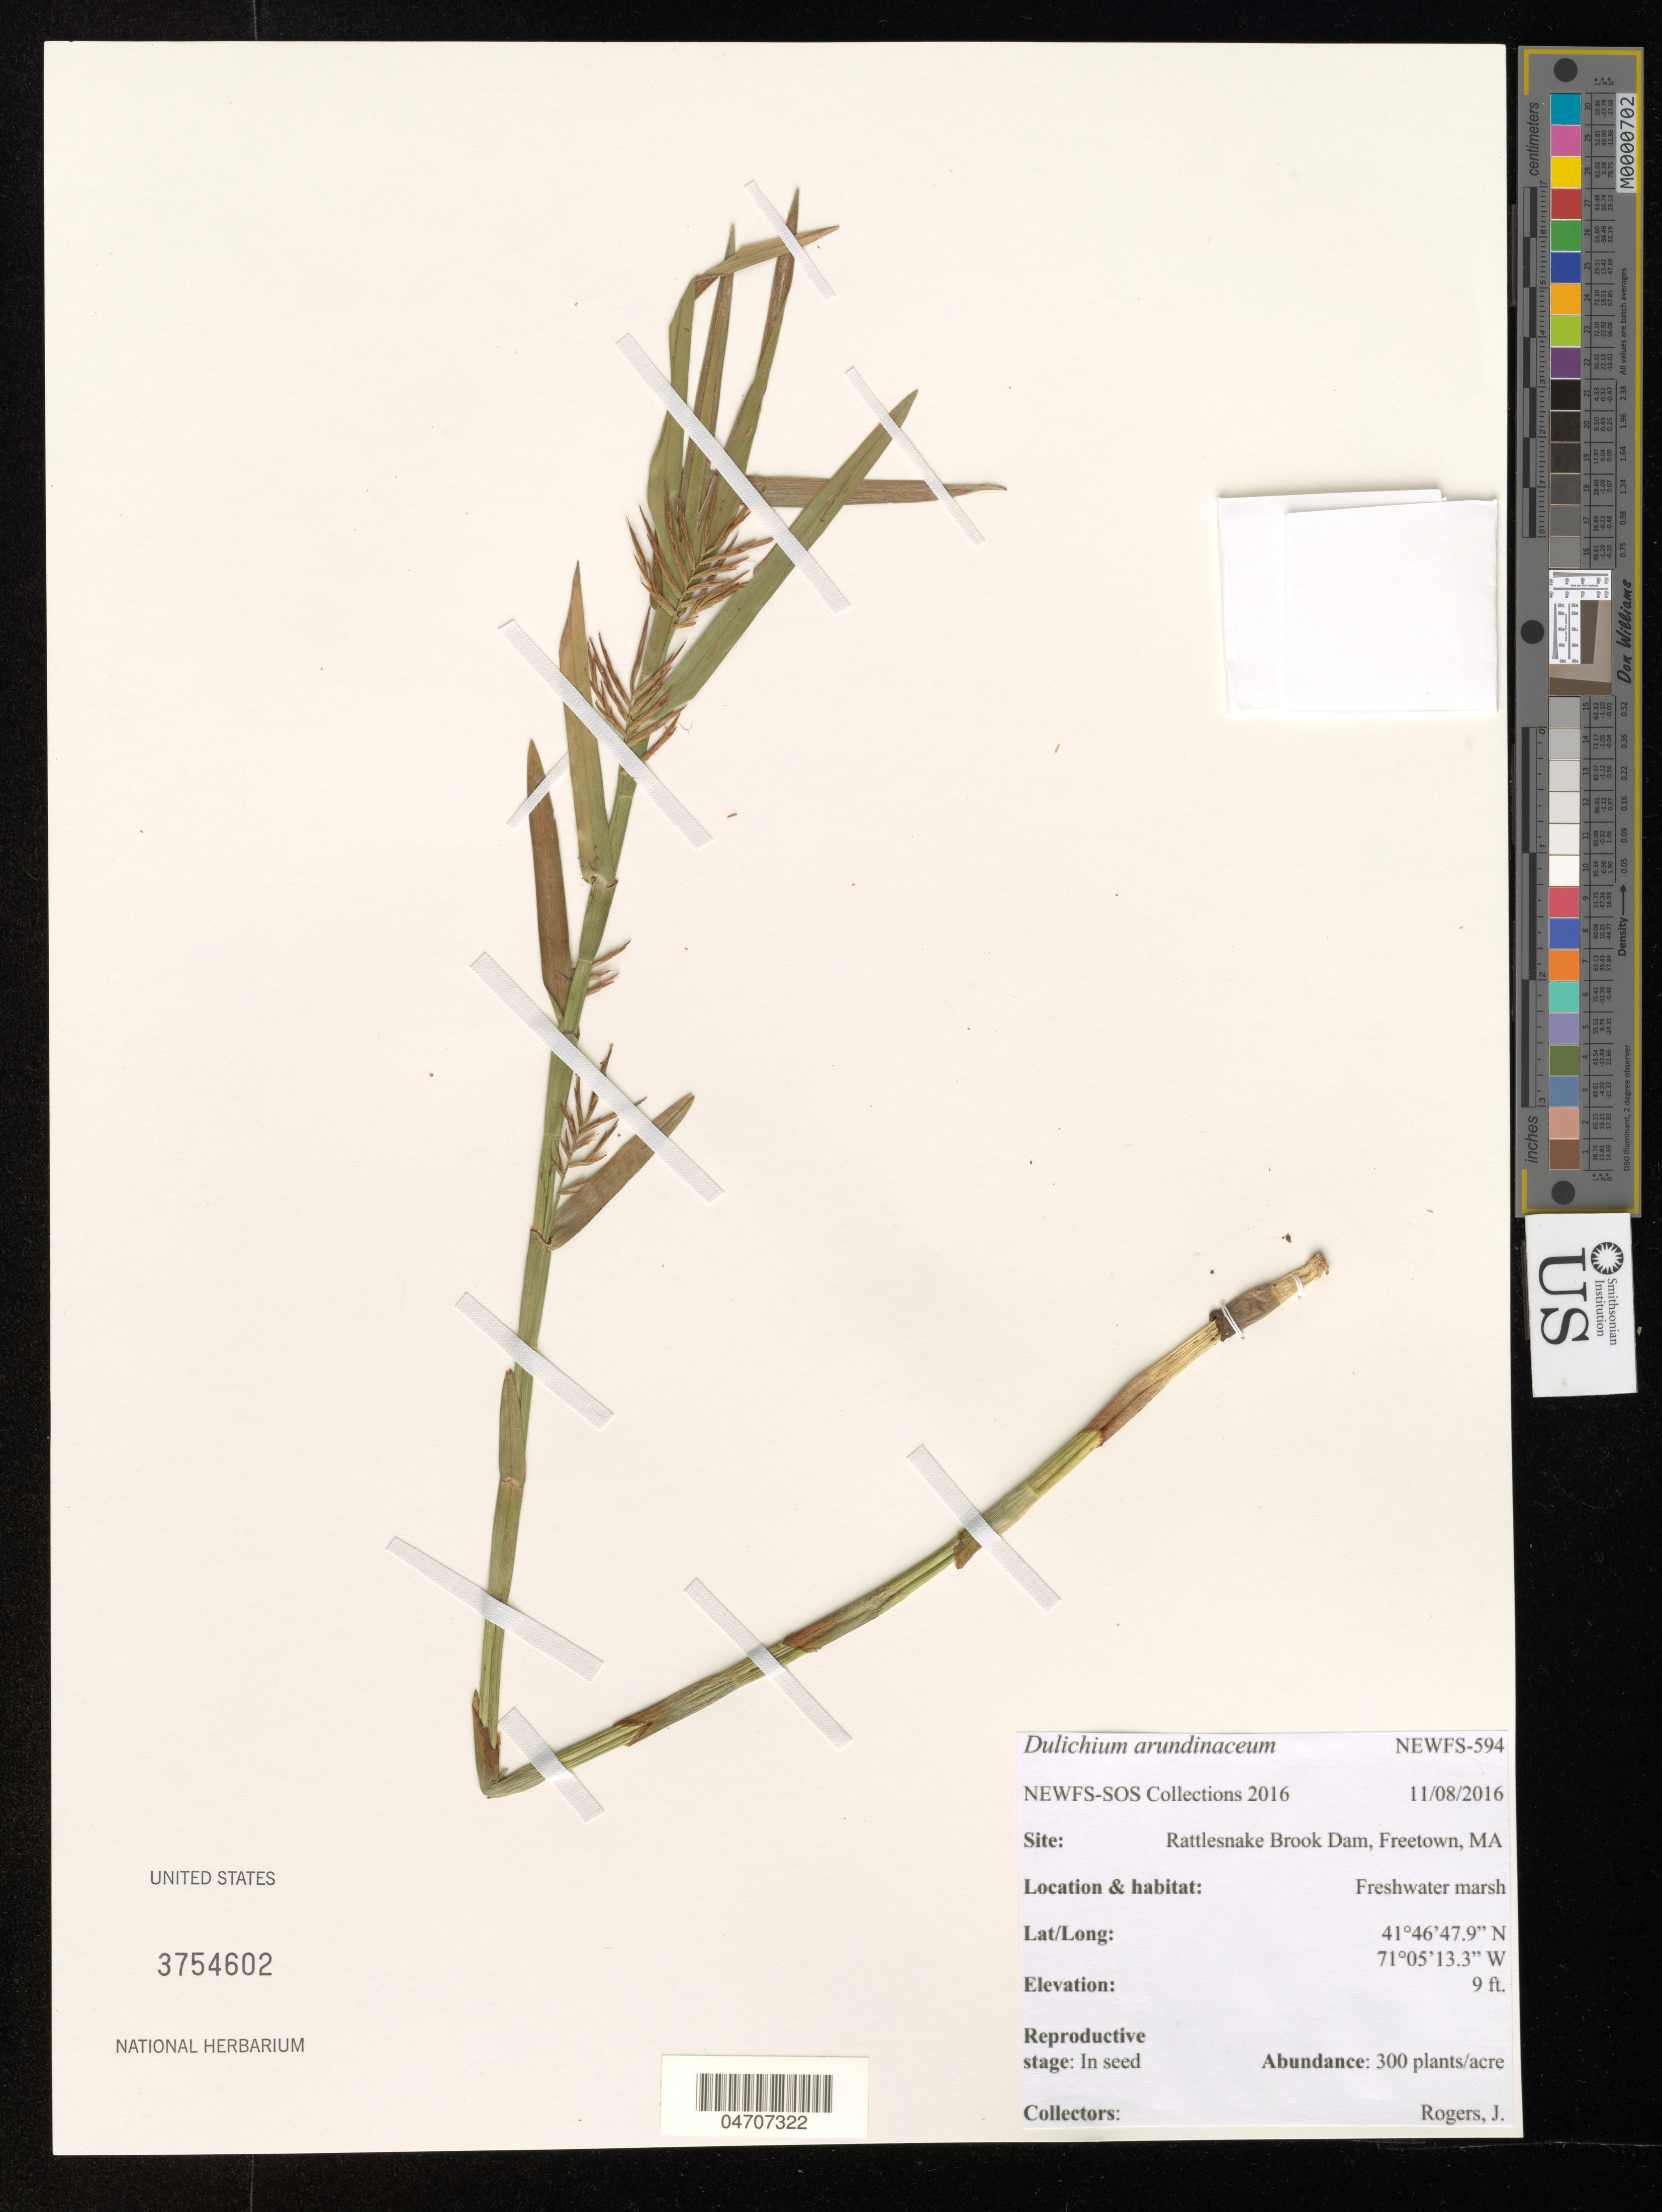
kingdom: Plantae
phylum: Tracheophyta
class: Liliopsida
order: Poales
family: Cyperaceae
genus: Dulichium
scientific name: Dulichium arundinaceum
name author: (L.) Britton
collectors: J. Rogers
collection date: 2016-11-08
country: United States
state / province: Massachusetts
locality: Site: Rattlesnake Brook Dam, Freetown, MA.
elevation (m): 3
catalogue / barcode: US 3754602